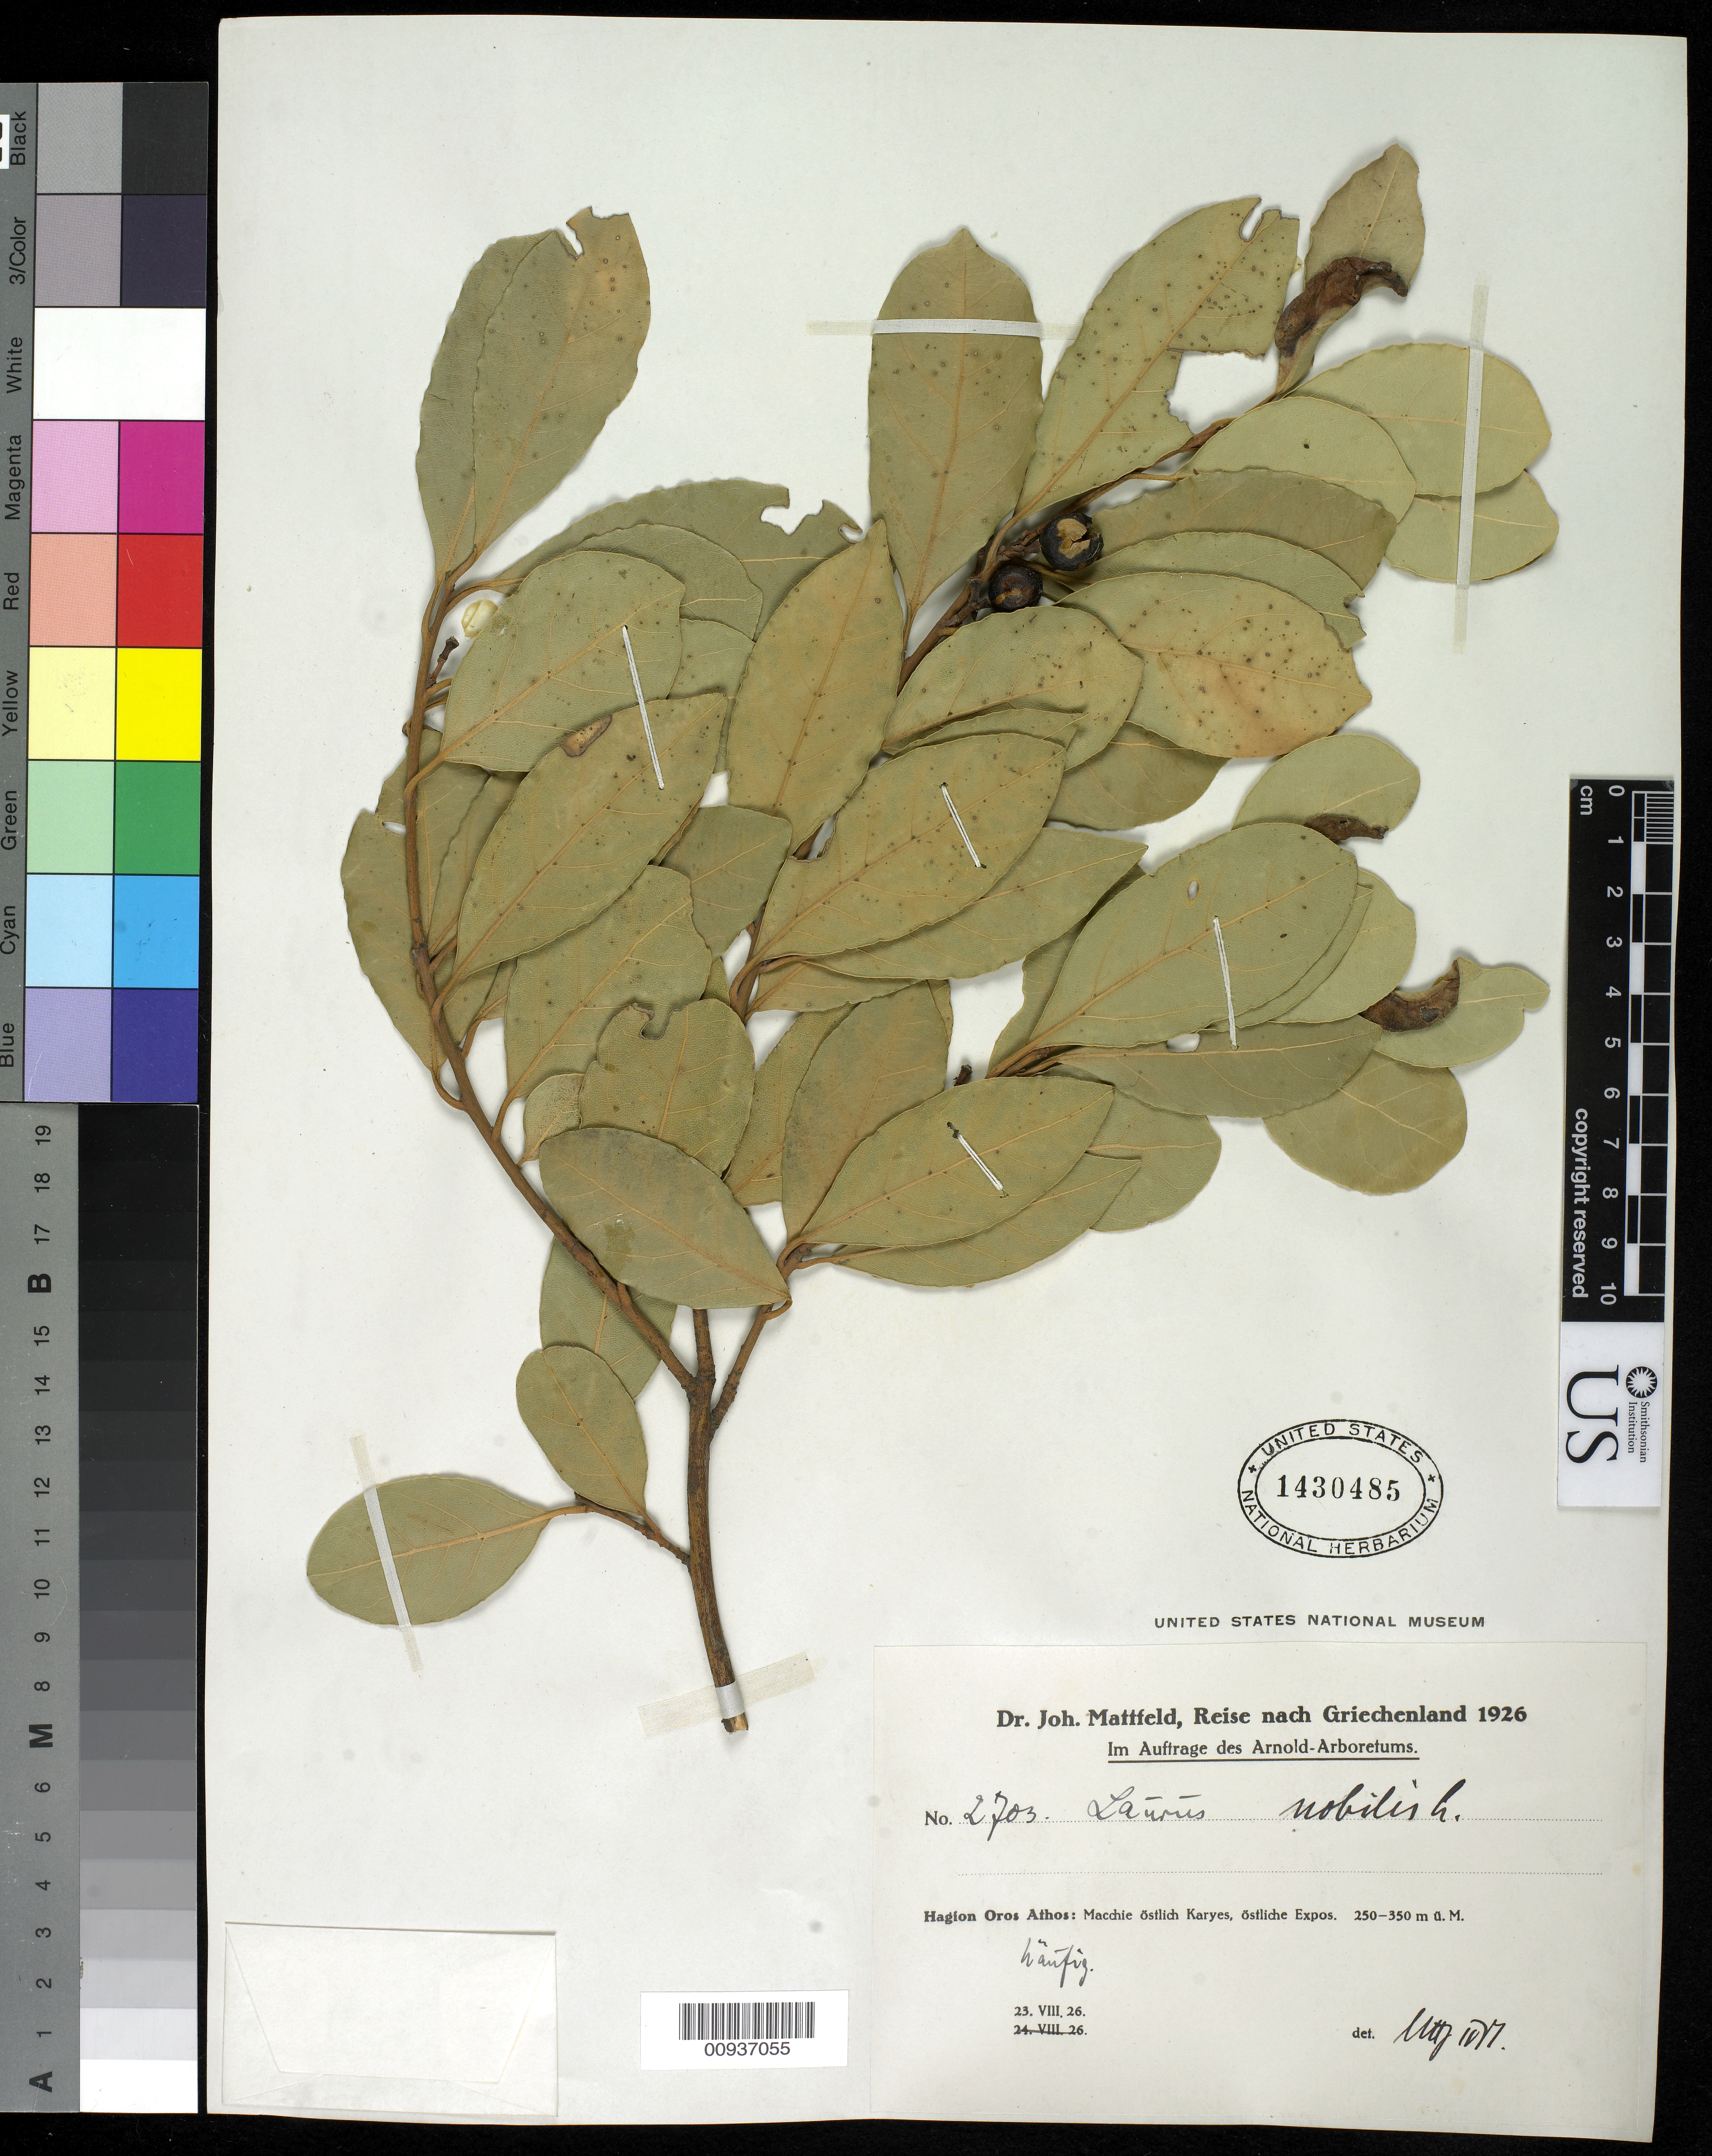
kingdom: Plantae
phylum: Tracheophyta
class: Magnoliopsida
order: Laurales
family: Lauraceae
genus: Laurus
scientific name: Laurus nobilis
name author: L.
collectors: J. Mattfeld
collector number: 2703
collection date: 1926-08-23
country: Greece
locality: Griechenland. Hagion Oros Athos: Macchie östlich Karyes, östlich Expos.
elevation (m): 250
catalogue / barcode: US 1430485